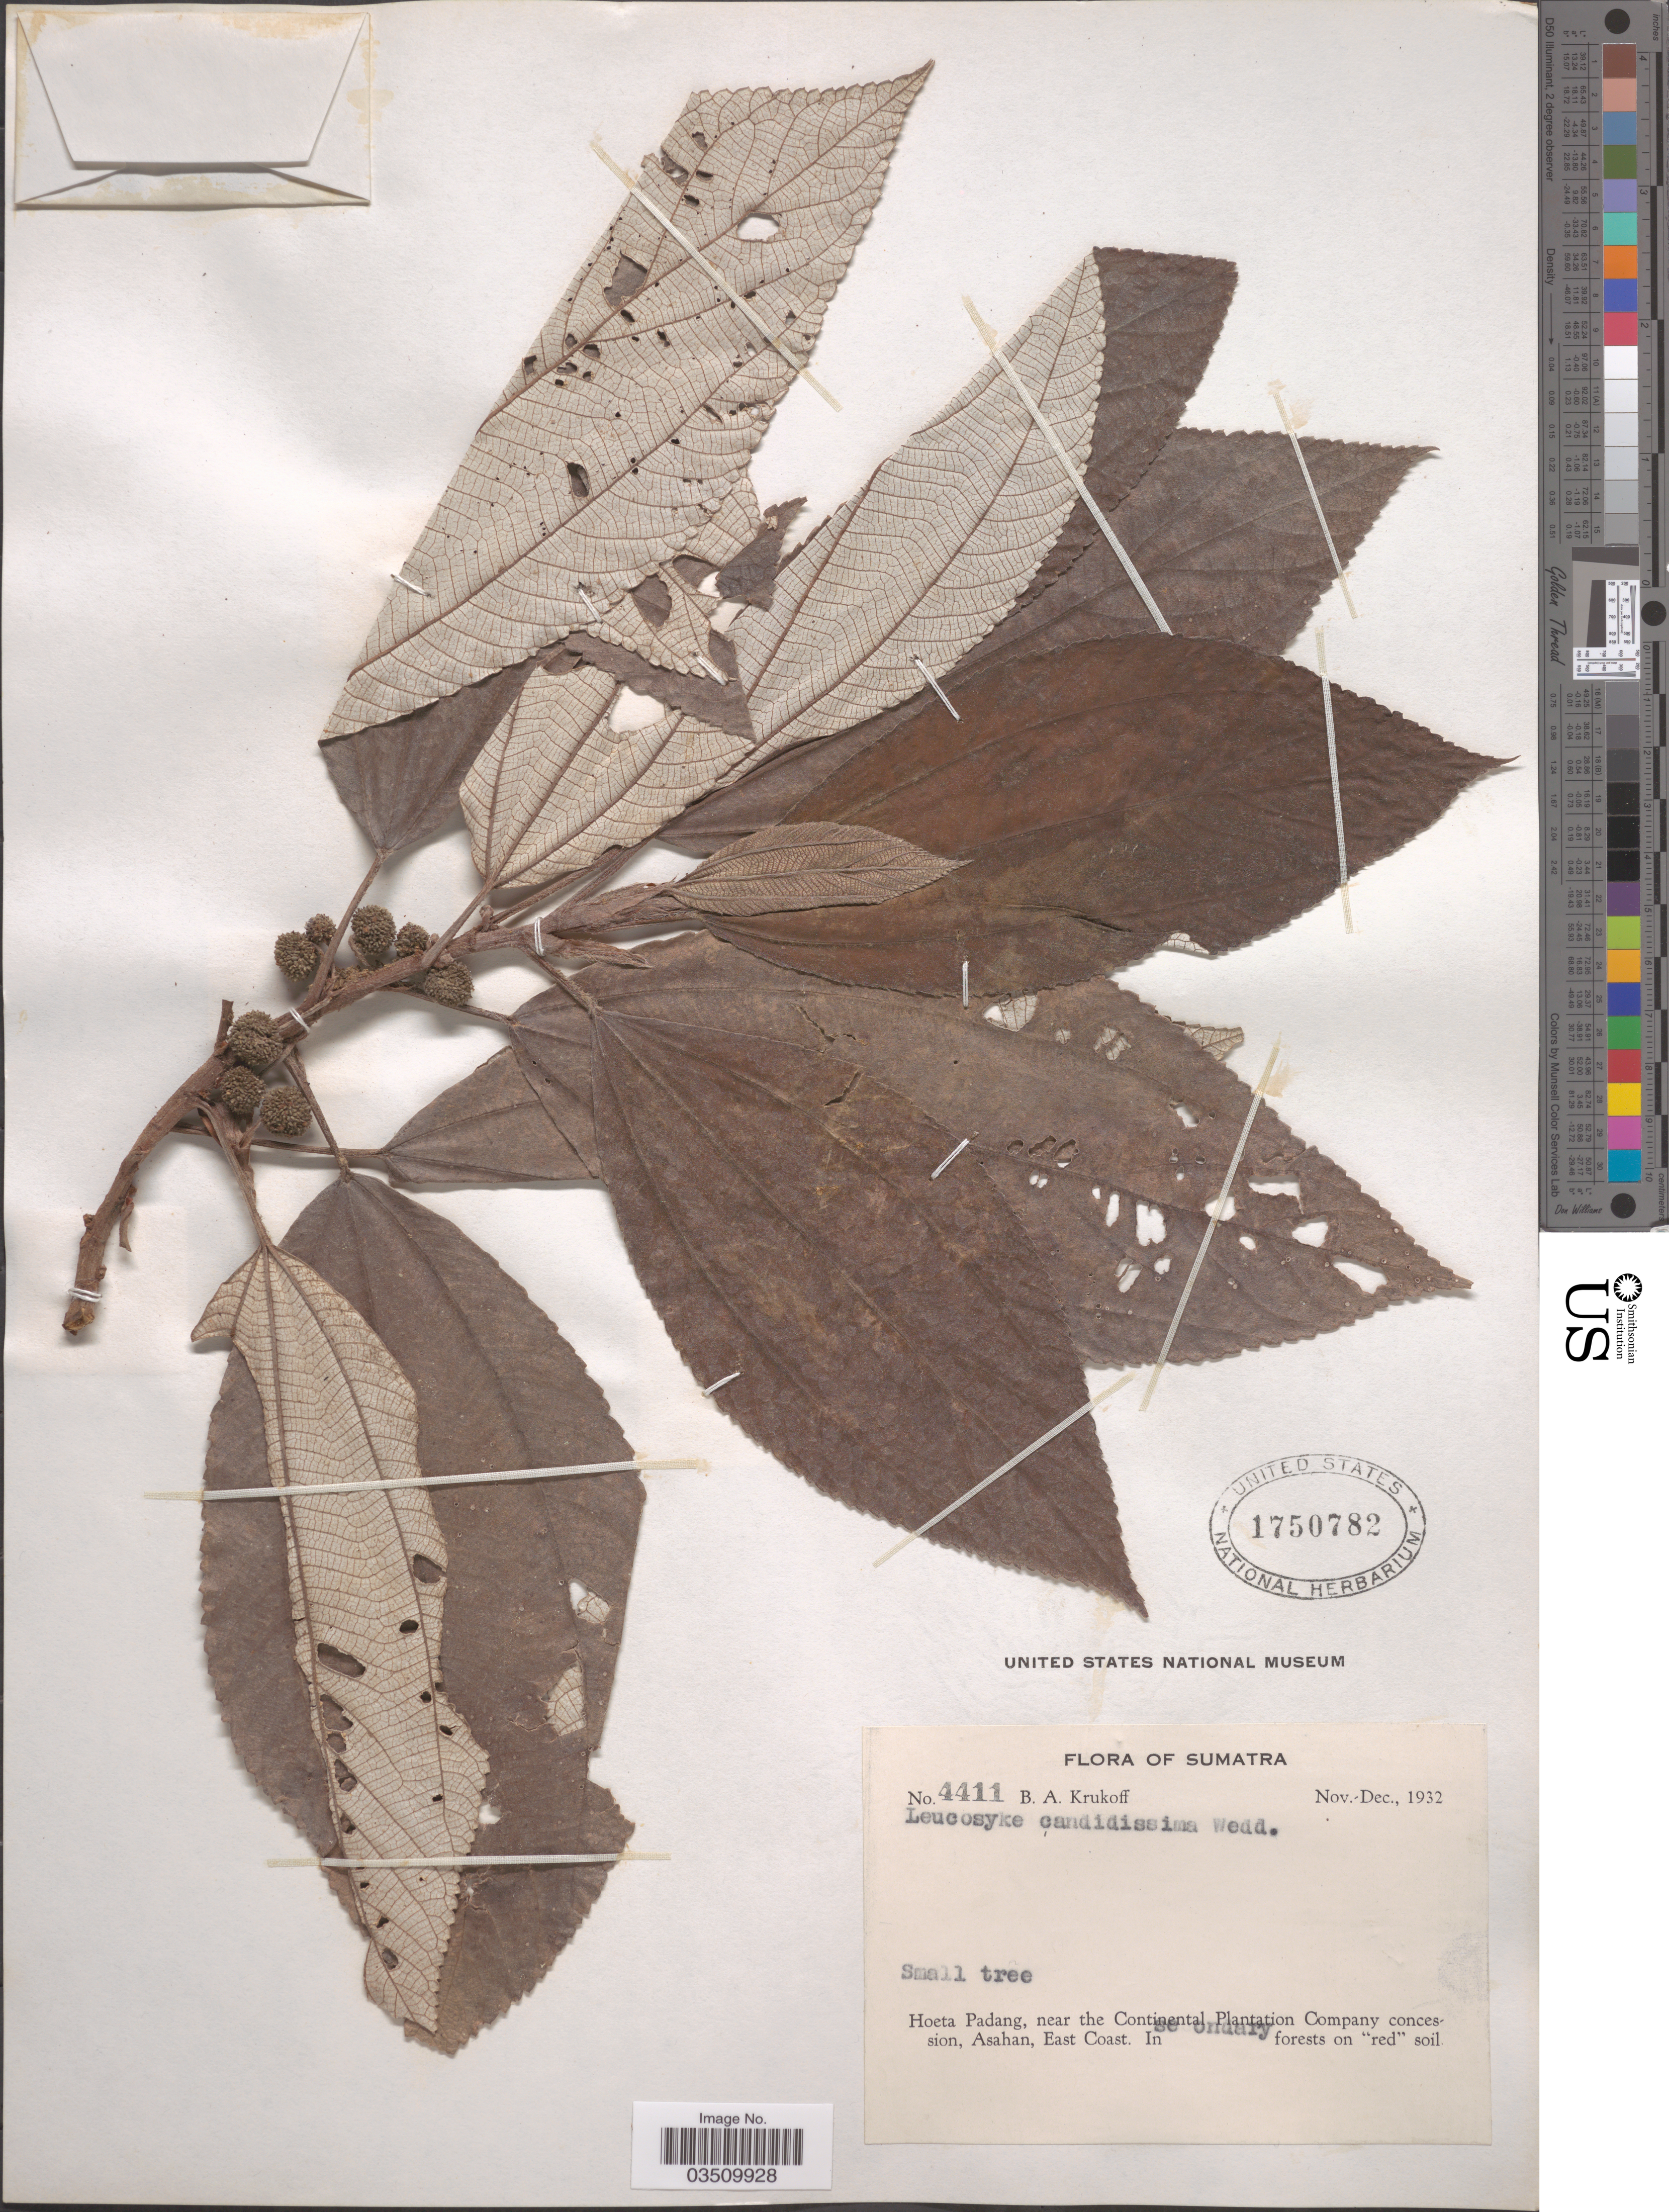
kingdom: Plantae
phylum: Tracheophyta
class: Magnoliopsida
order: Rosales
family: Urticaceae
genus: Leucosyke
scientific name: Leucosyke candidissima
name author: Wedd.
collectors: B. A. Krukoff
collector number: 4411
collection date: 1932-11/1932-12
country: Indonesia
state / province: Sumatra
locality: Hoeta Padang, near the Continental Plantation Company concession, Asahan, East Coast.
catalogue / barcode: US 1750782